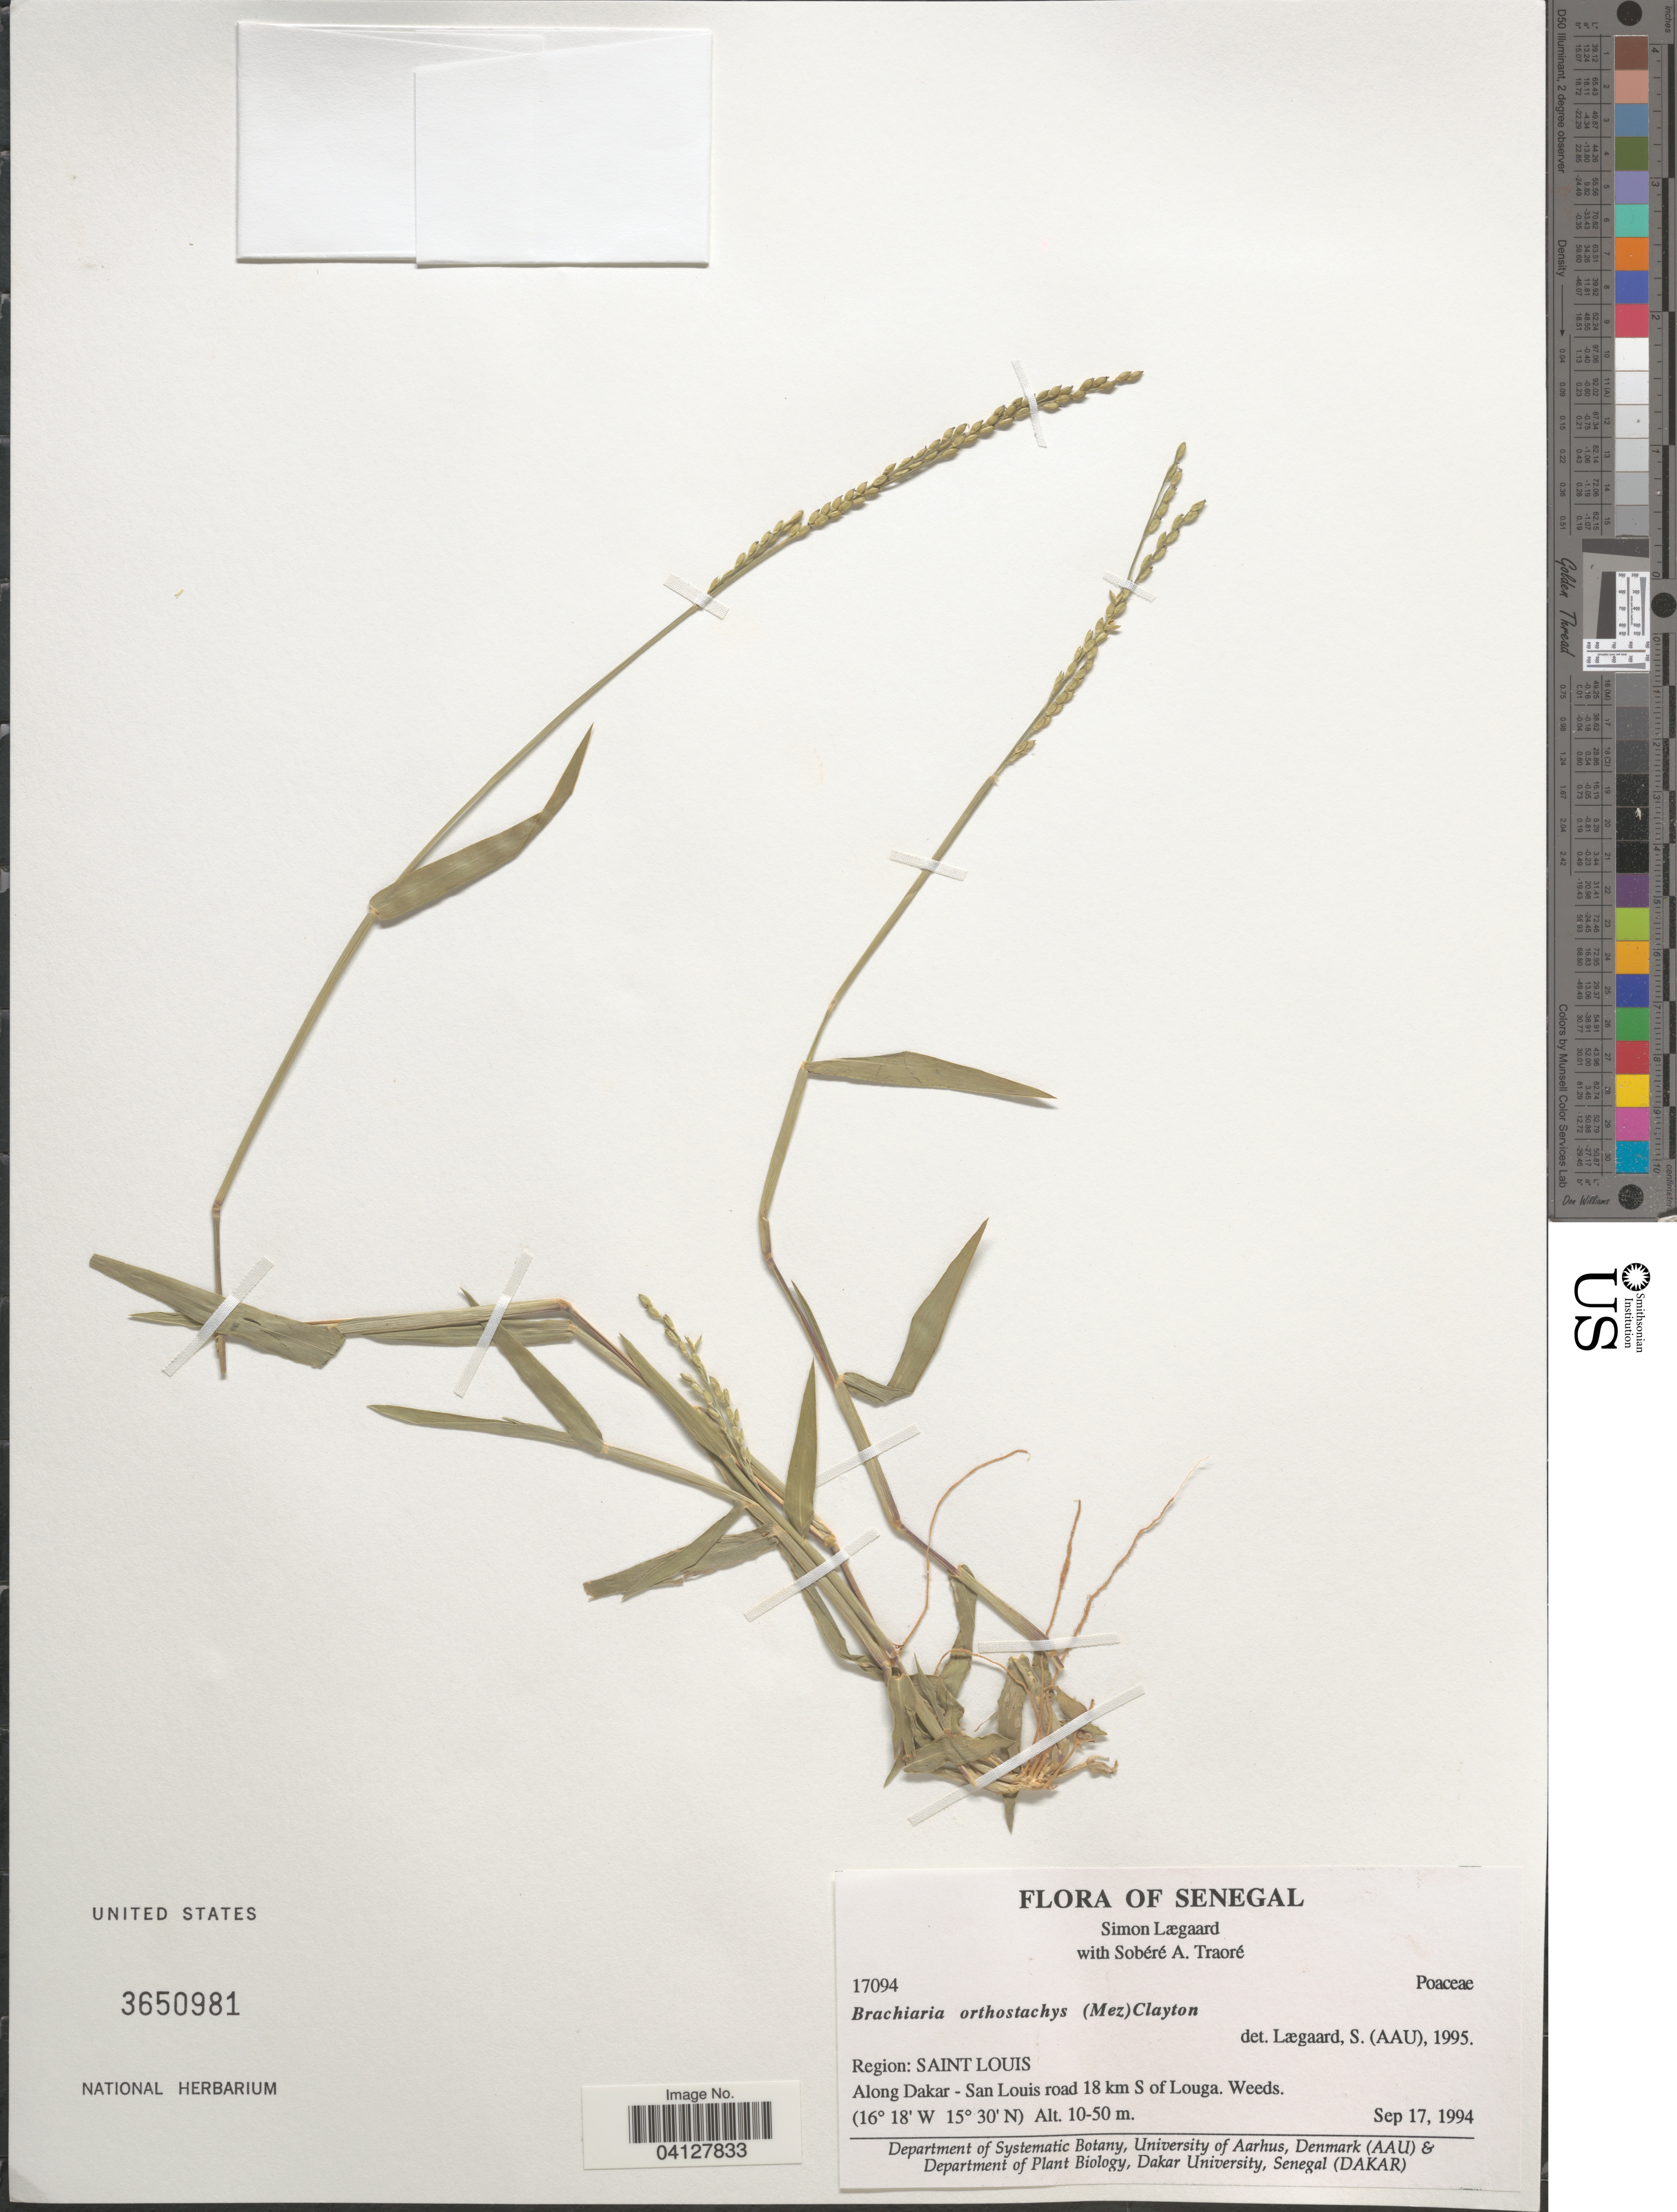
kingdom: Plantae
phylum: Tracheophyta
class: Liliopsida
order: Poales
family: Poaceae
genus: Brachiaria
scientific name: Brachiaria orthostachys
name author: (Mez) Clayton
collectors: S. Lægaard & S. Traore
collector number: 17094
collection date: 1994-09-17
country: Senegal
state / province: Saint-Louis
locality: Region: Saint Louis. Along Dakar - San Louis road 18 km S of Louga.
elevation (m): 10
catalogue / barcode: US 3650981